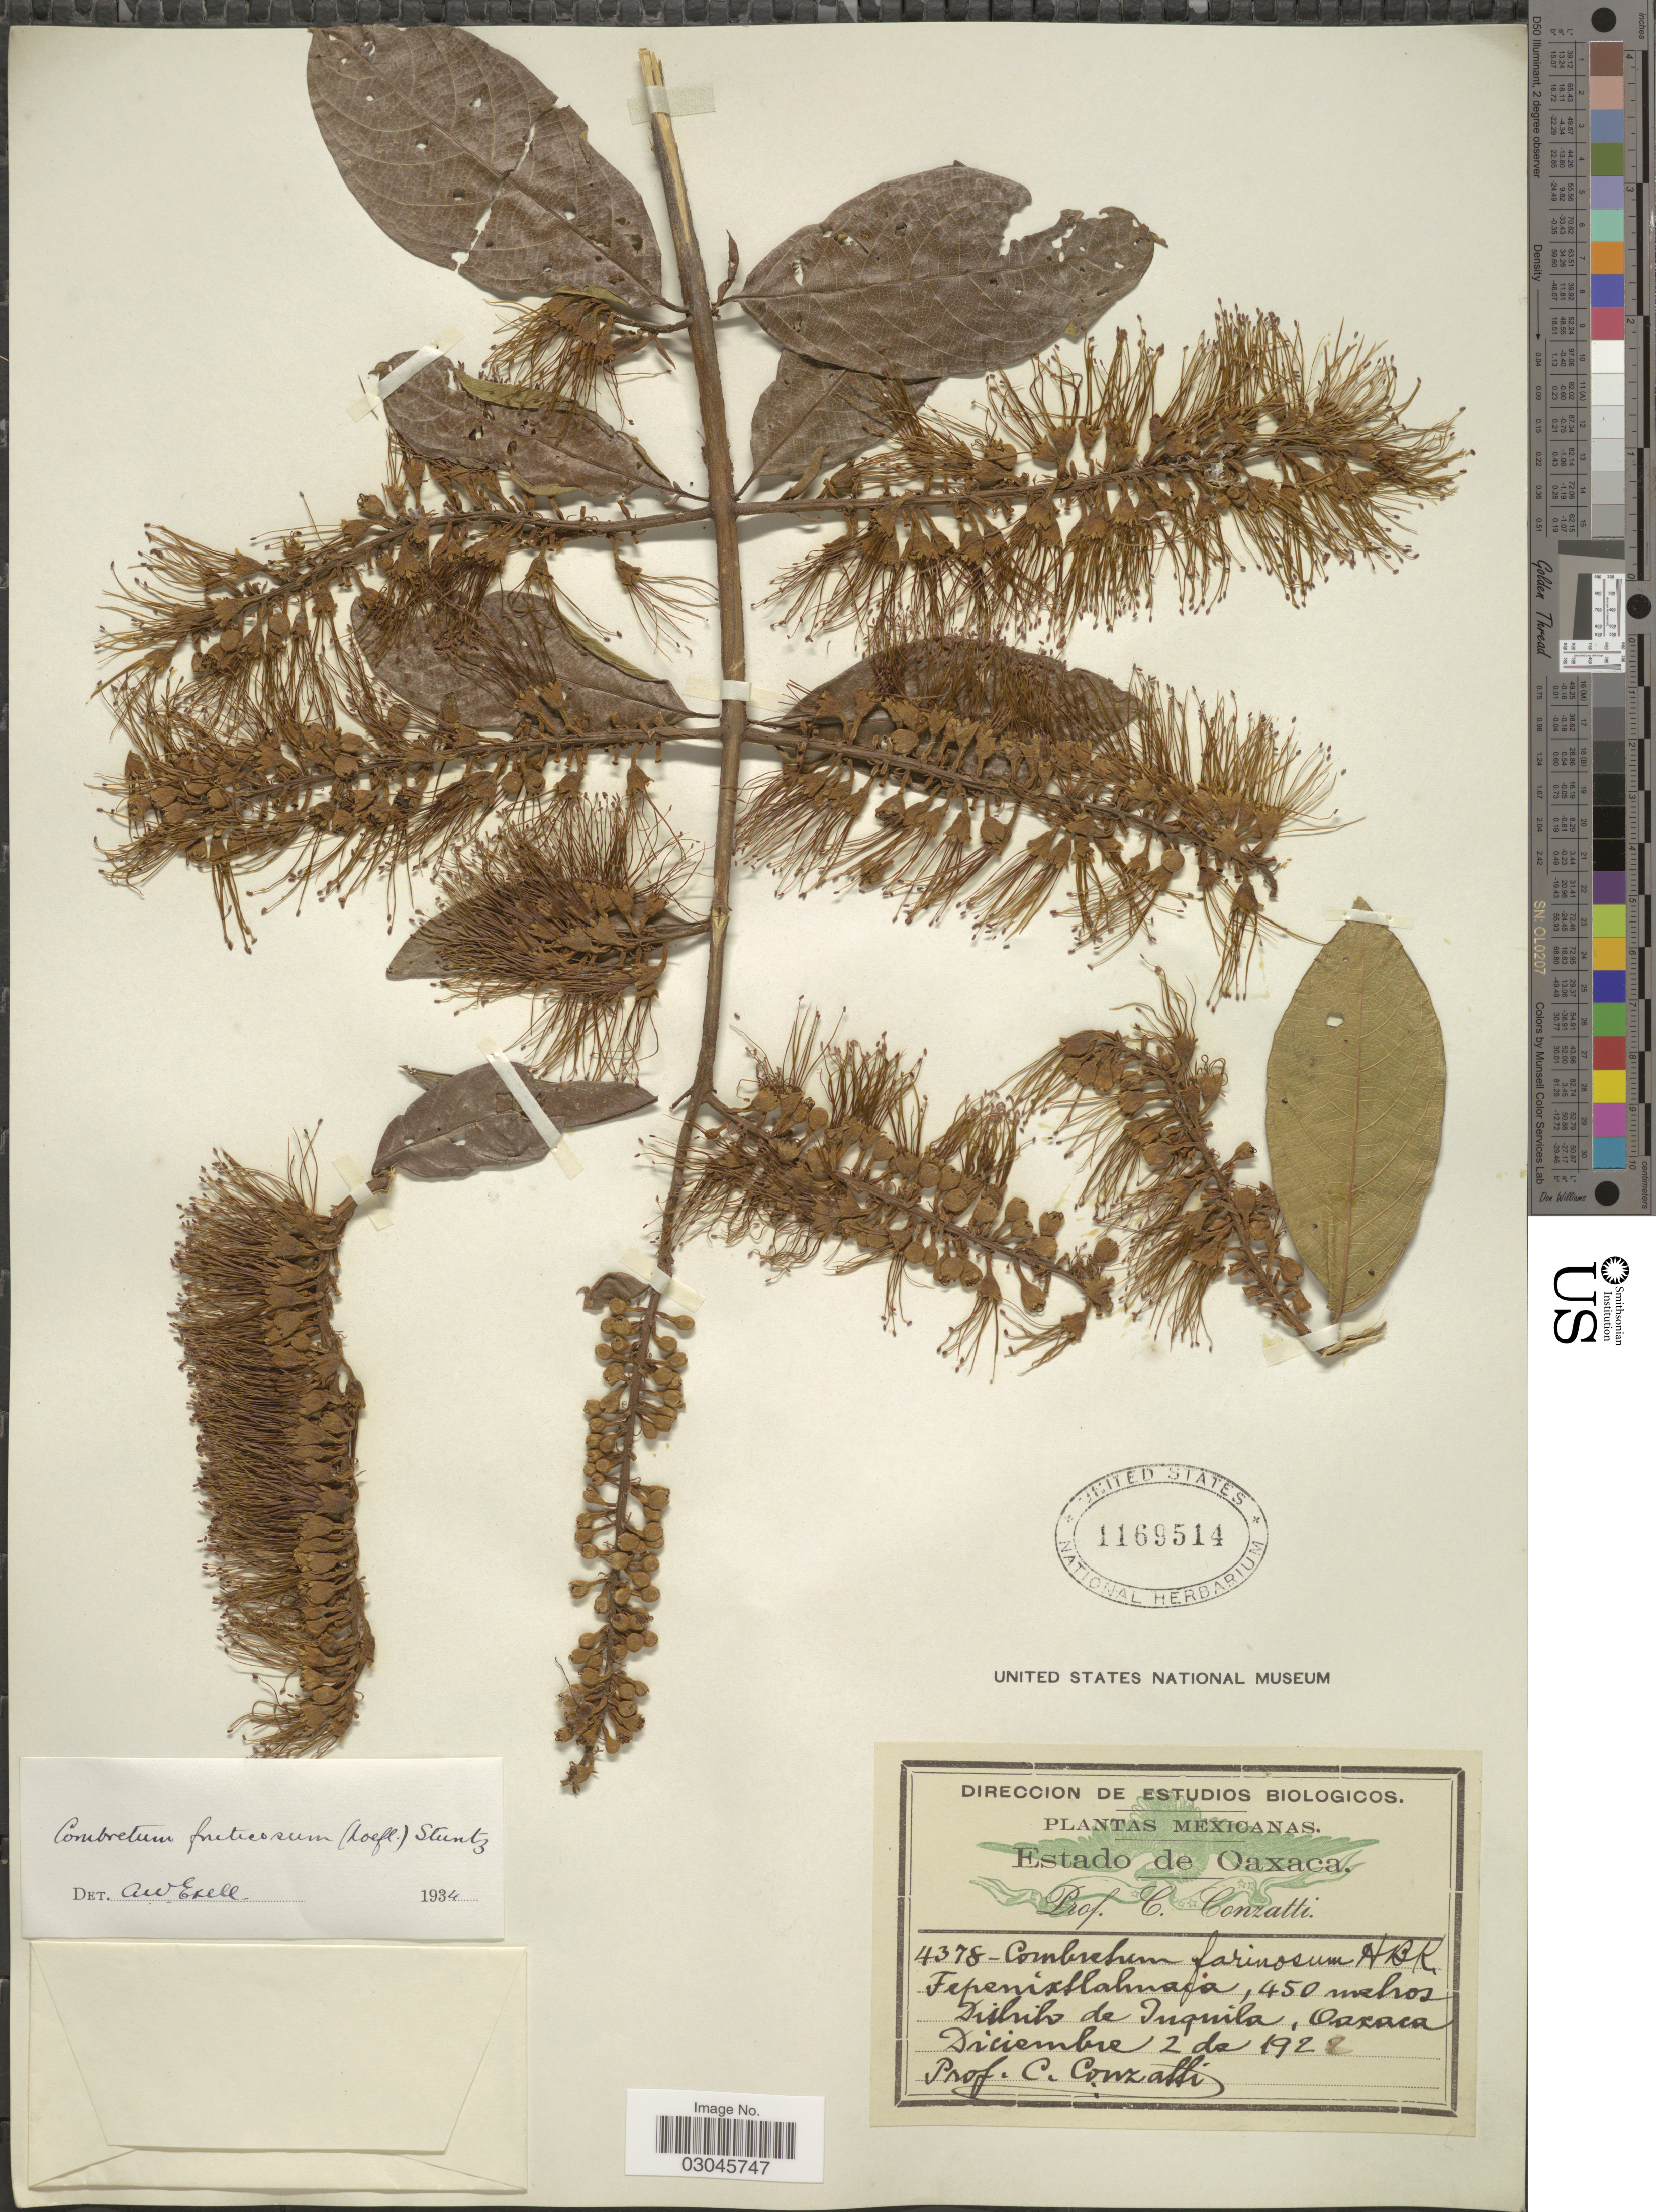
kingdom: Plantae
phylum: Tracheophyta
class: Magnoliopsida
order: Myrtales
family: Combretaceae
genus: Combretum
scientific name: Combretum fruticosum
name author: (Loefl.) Stuntz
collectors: C. Conzatti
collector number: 4378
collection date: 1922-12-02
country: Mexico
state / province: Oaxaca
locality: Tepenixtlahuaca, Distrito de Inquila.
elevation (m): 450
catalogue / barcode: US 1169514